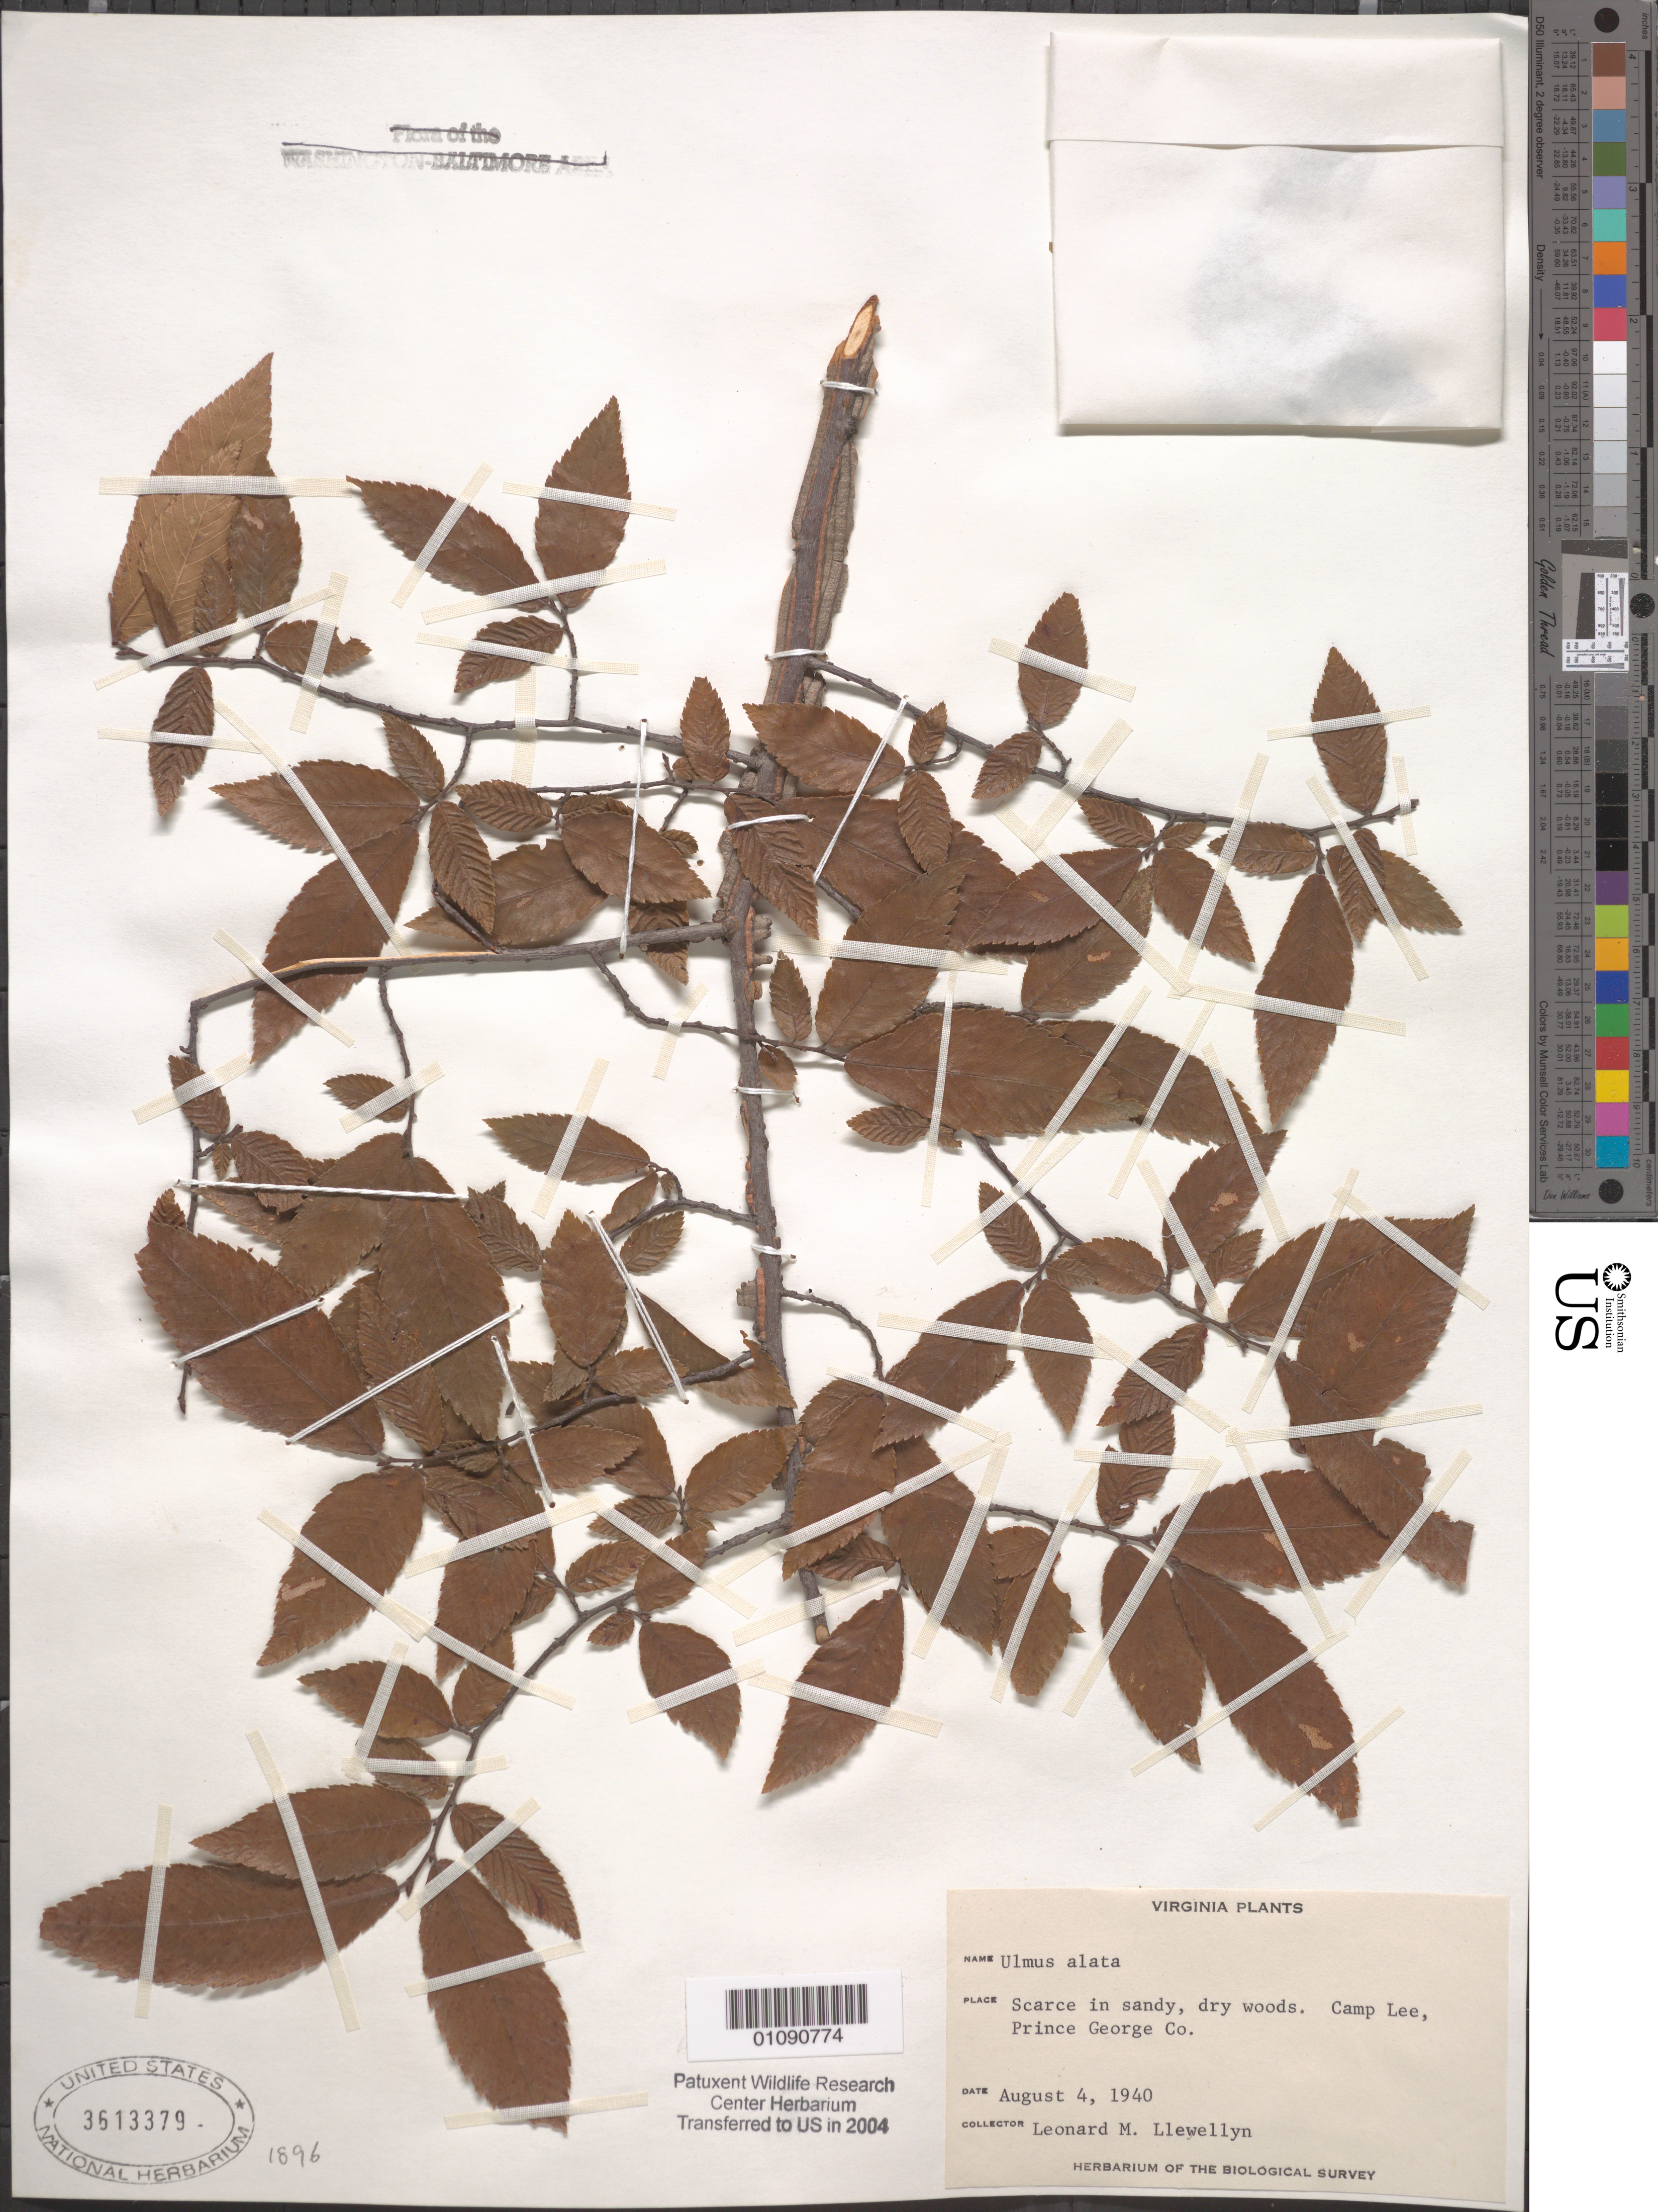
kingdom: Plantae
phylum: Tracheophyta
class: Magnoliopsida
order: Rosales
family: Ulmaceae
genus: Ulmus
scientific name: Ulmus alata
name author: Michx.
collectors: L. Llewellyn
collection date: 1940-08-04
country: United States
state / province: Maryland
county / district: Prince George's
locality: Camp Lee.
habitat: Scarce in sandy, dry woods.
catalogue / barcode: US 3613379